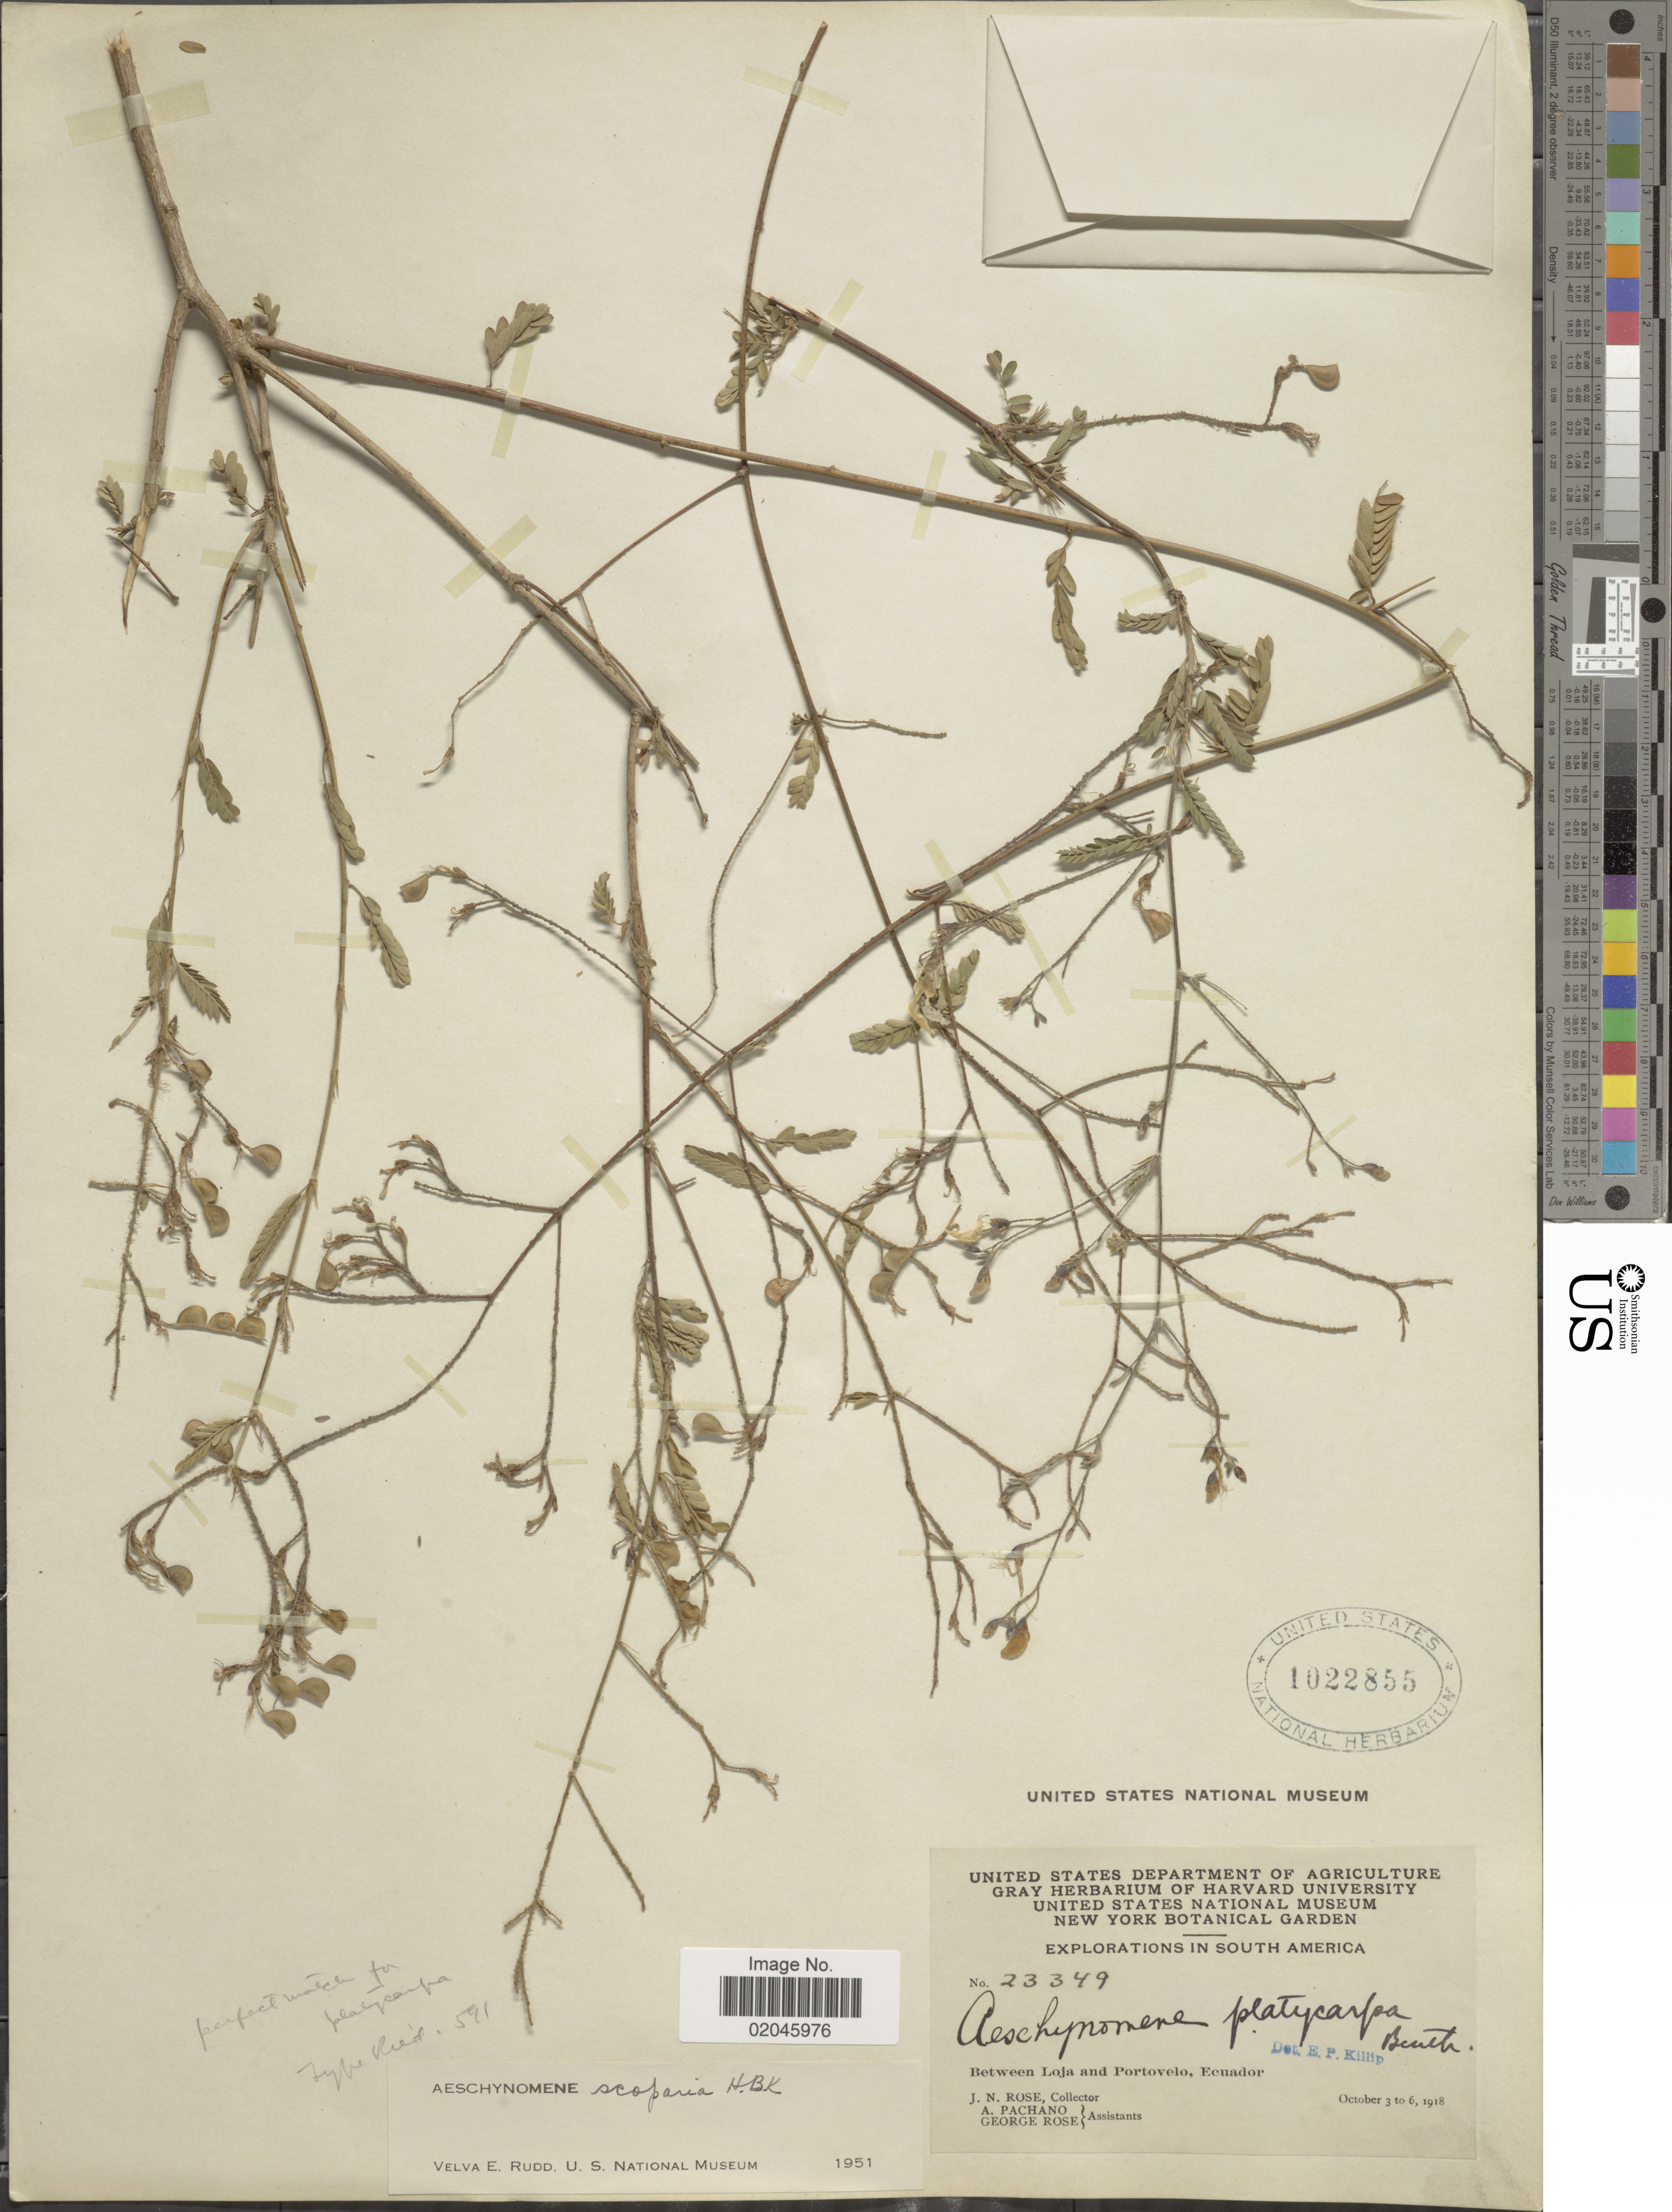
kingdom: Plantae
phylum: Tracheophyta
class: Magnoliopsida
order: Fabales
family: Fabaceae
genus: Aeschynomene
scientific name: Aeschynomene scoparia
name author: Kunth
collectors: J. N. Rose, A. Pachano & G. Rose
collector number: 23349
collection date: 1918-10-03/1918-10-06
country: Ecuador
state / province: Loja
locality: Between Loja and Portovelo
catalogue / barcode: US 1022855